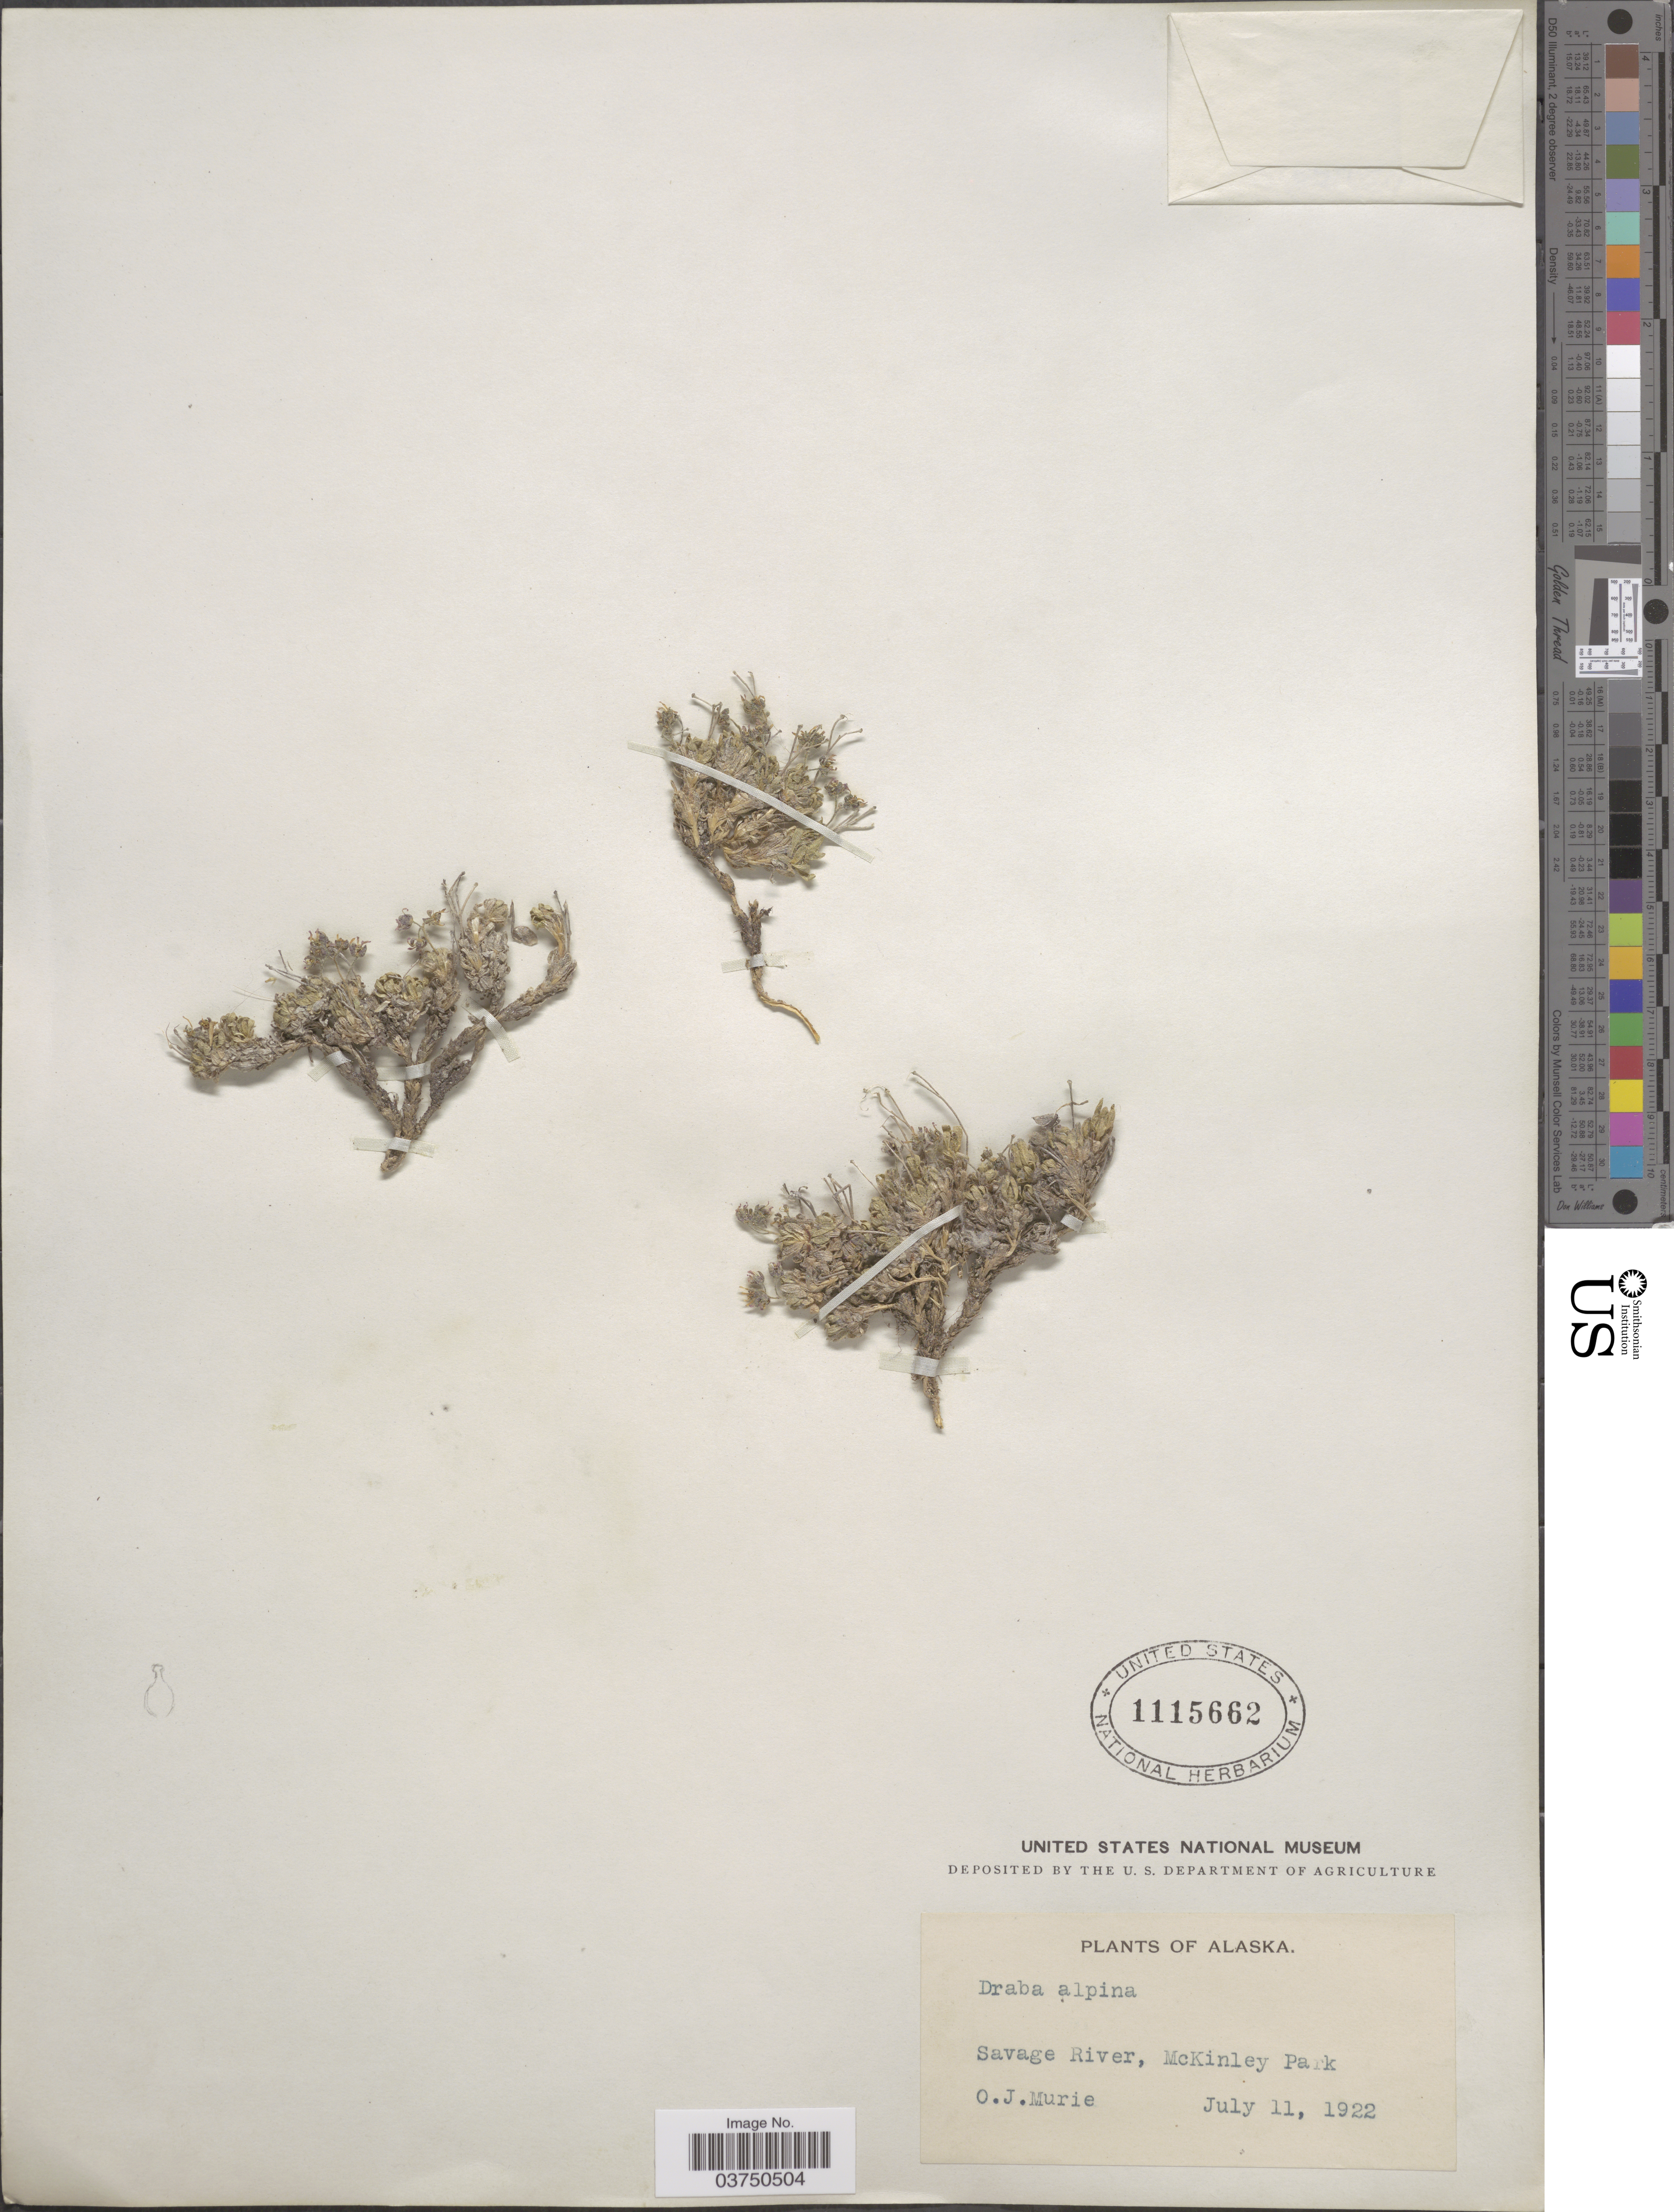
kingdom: Plantae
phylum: Tracheophyta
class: Magnoliopsida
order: Brassicales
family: Brassicaceae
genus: Draba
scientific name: Draba alpina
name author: L.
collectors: O. Murie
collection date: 1922-07-11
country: United States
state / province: Alaska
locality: Savage River, McKinley Park.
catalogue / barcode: US 1115662